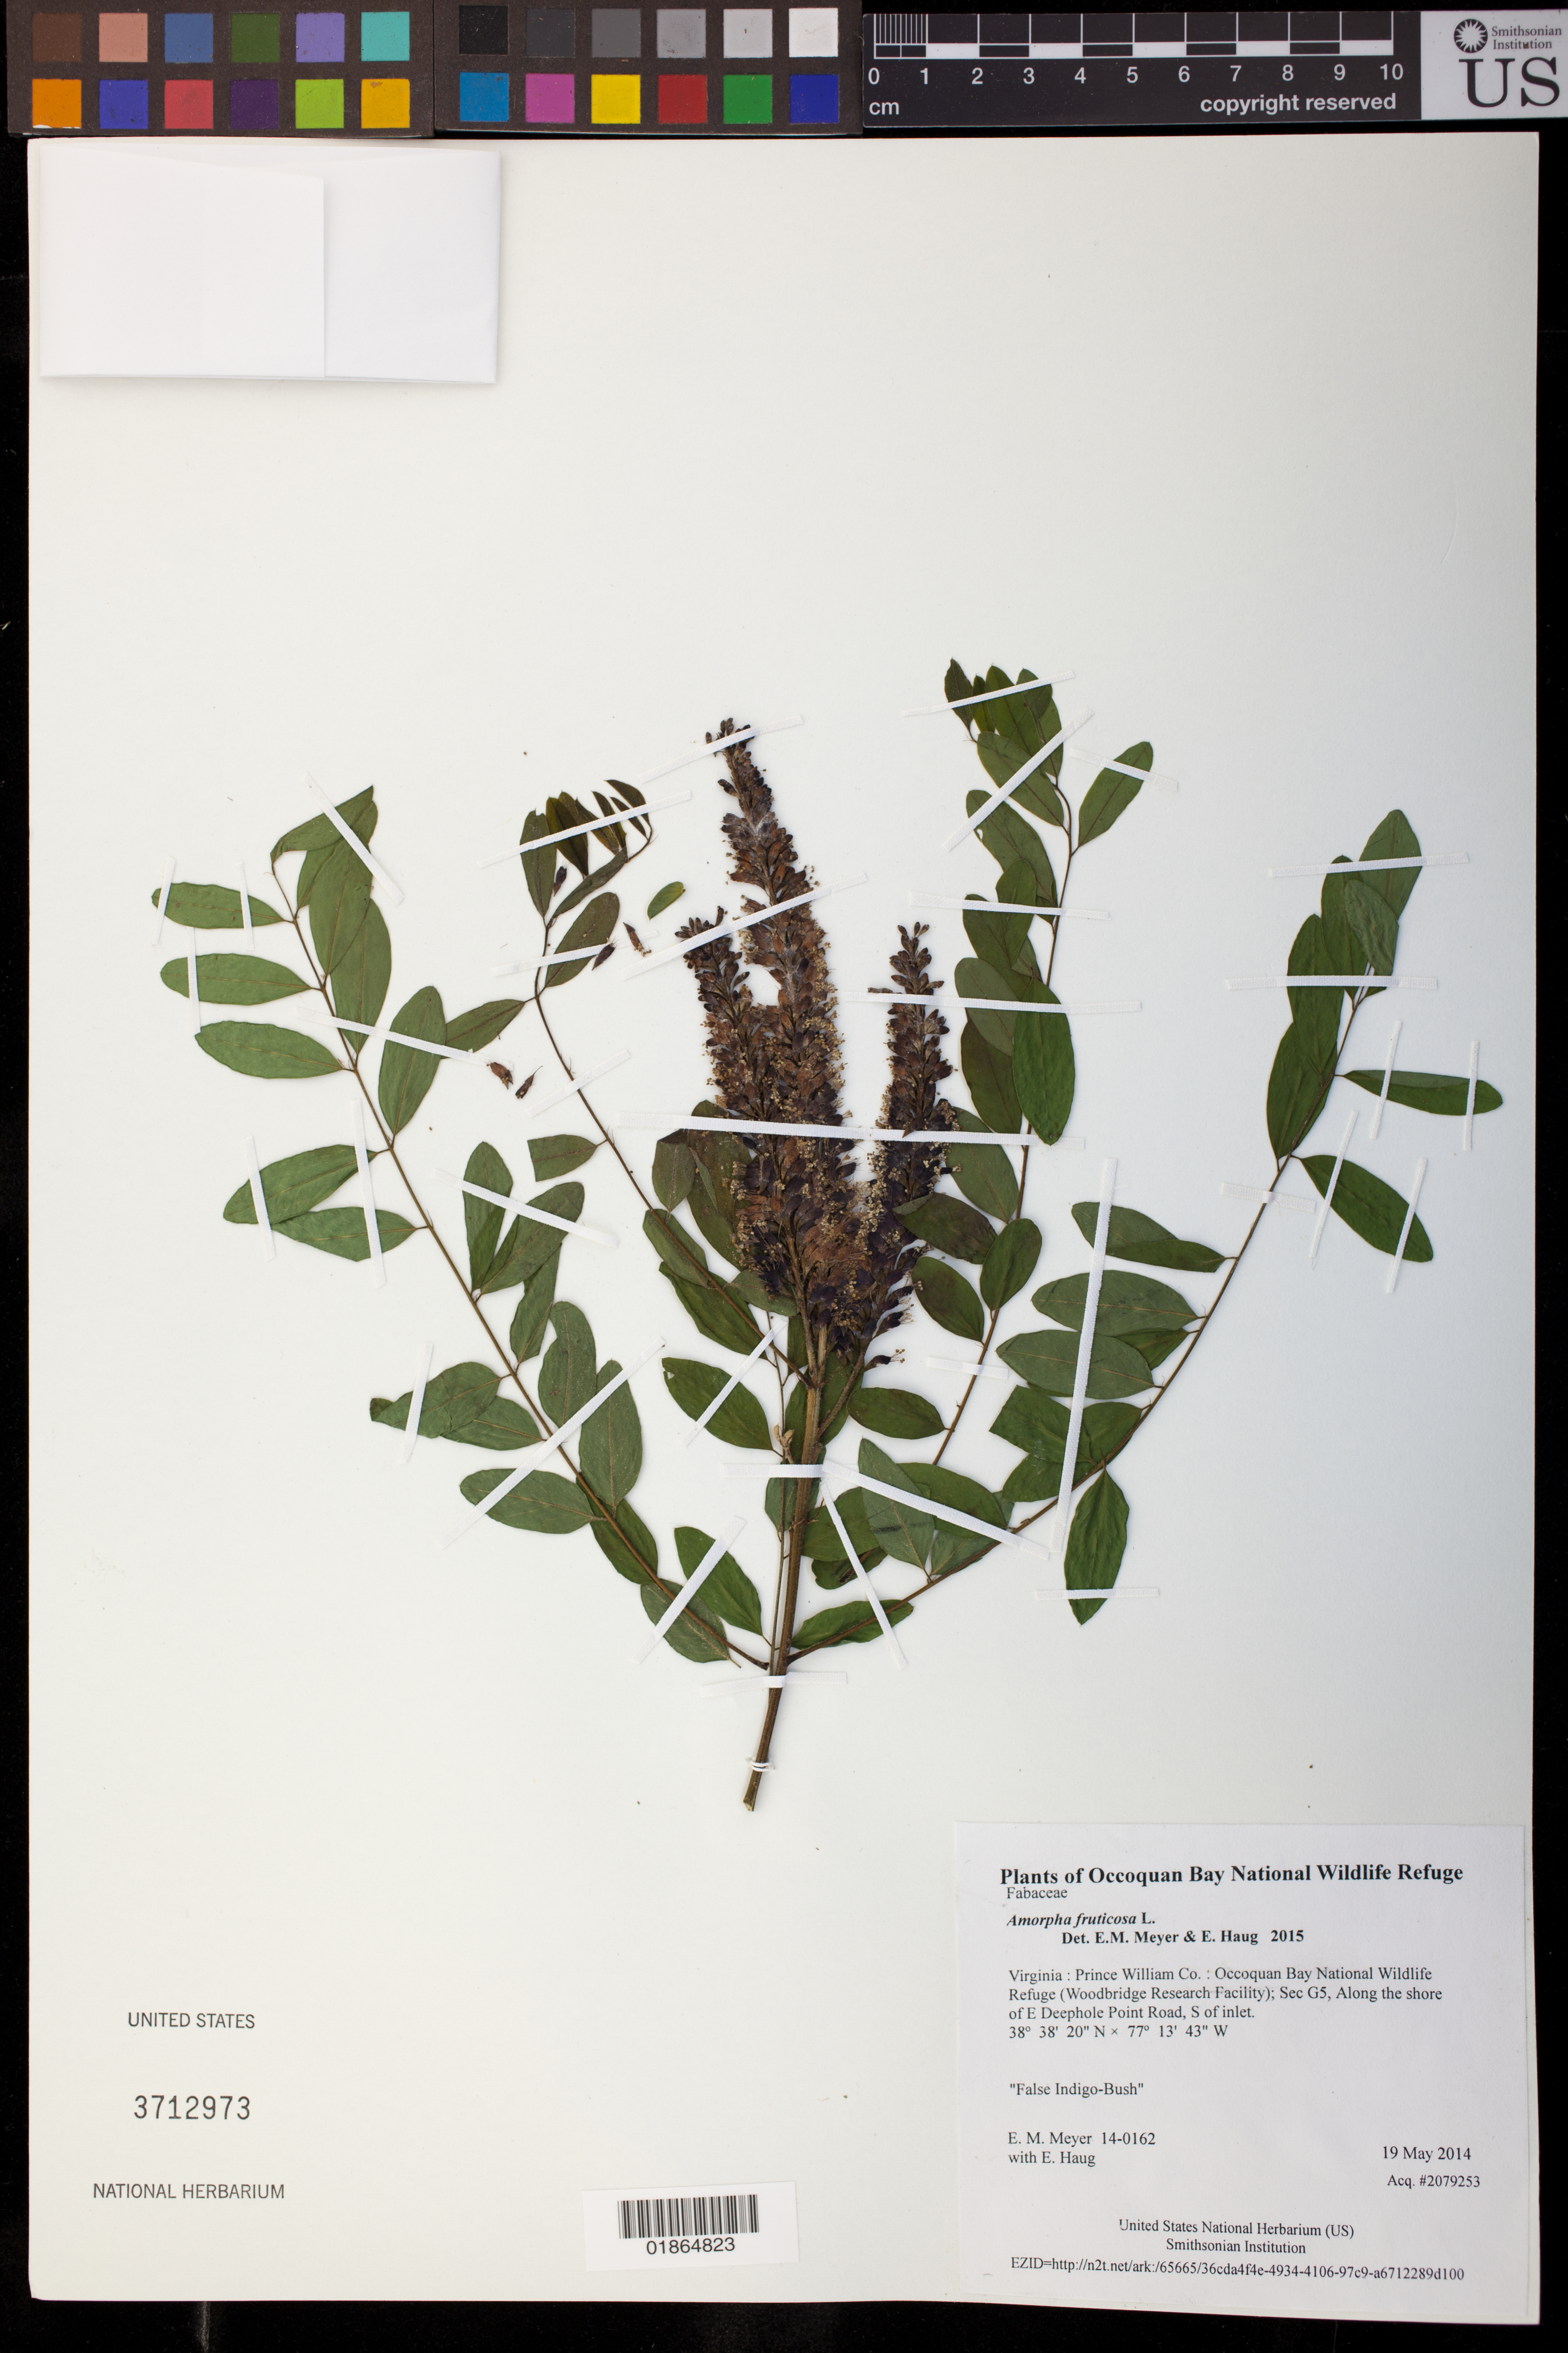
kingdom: Plantae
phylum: Tracheophyta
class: Magnoliopsida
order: Fabales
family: Fabaceae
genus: Amorpha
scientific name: Amorpha fruticosa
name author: L.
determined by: Meyer, E. M.; Haug, E.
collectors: E. M. Meyer & E. Haug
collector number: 14-0162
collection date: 2014-05-19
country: United States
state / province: Virginia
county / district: Prince William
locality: Occoquan Bay National Wildlife Refuge (Woodbridge Research Facility); Sec G5, Along the shore of E Deephole Point Road, S of inlet.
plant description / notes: False Indigo-Bush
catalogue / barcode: US 3712973